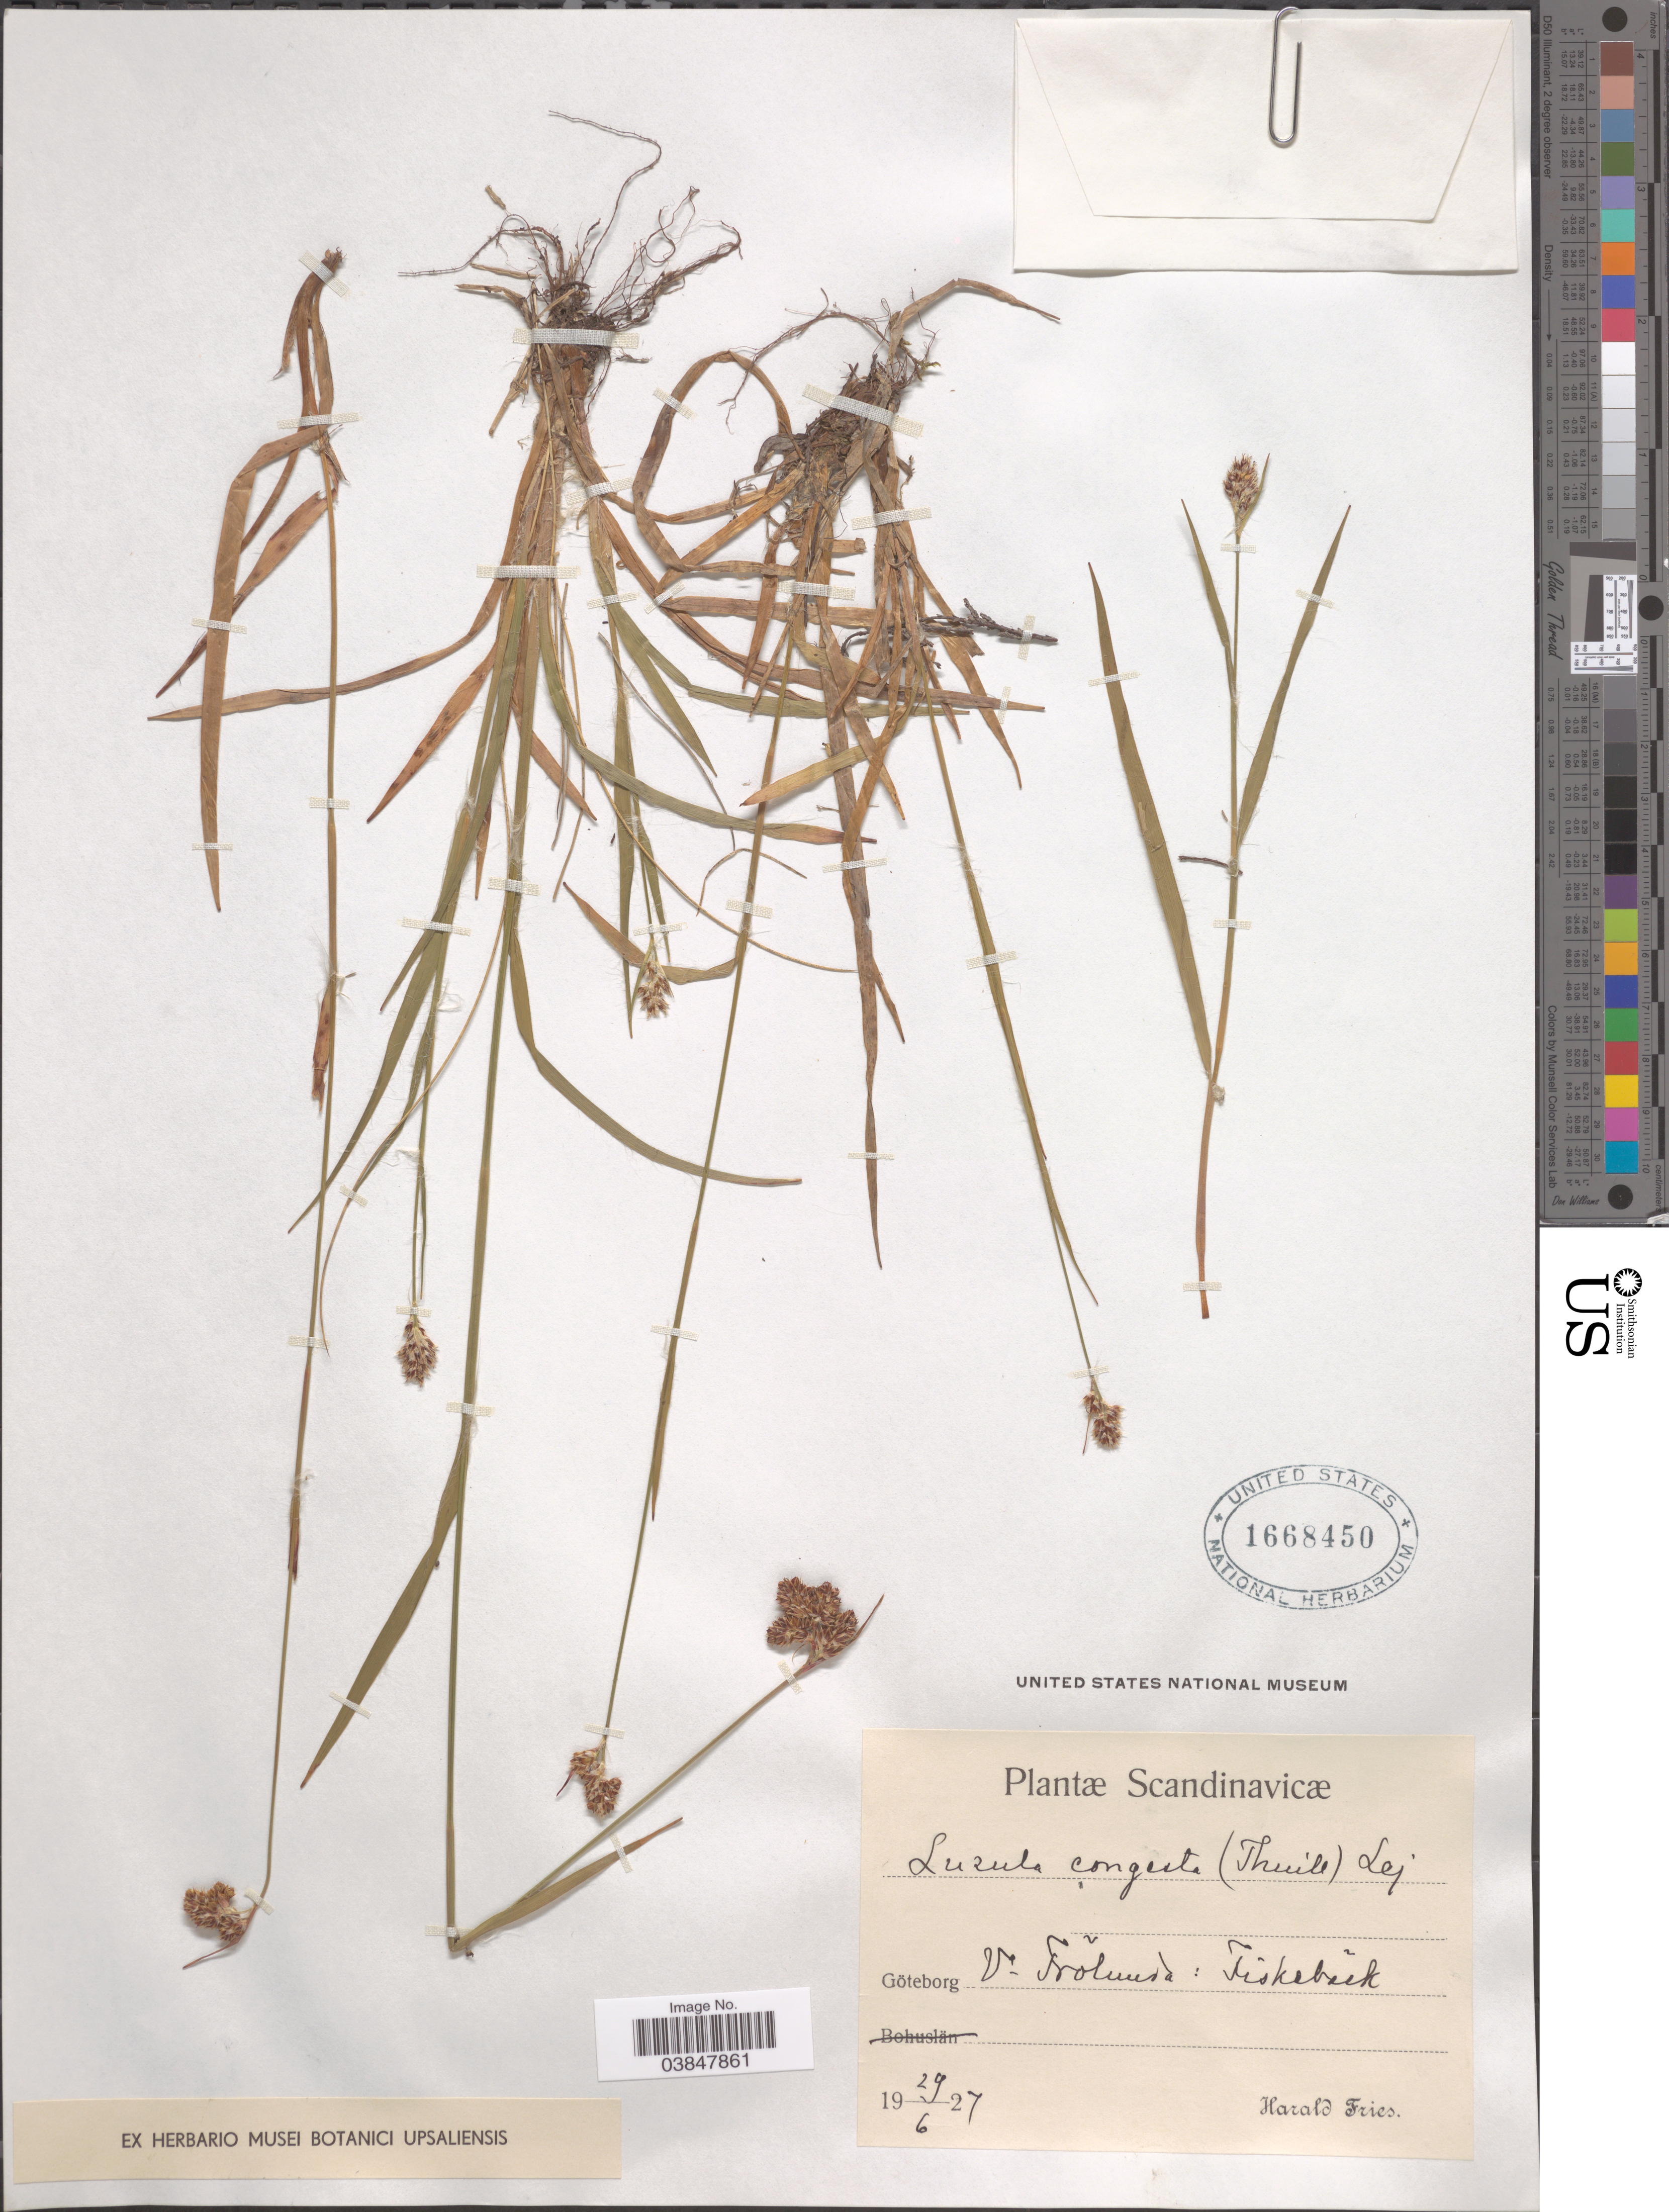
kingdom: Plantae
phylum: Tracheophyta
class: Liliopsida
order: Poales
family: Juncaceae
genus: Luzula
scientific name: Luzula congesta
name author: (Thuill.) Lej.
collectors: H. Fries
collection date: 1927-06-29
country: Sweden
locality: Scandinavicæ. Göteborg. V. Frôlunda: Fiskeback.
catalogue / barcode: US 1668450